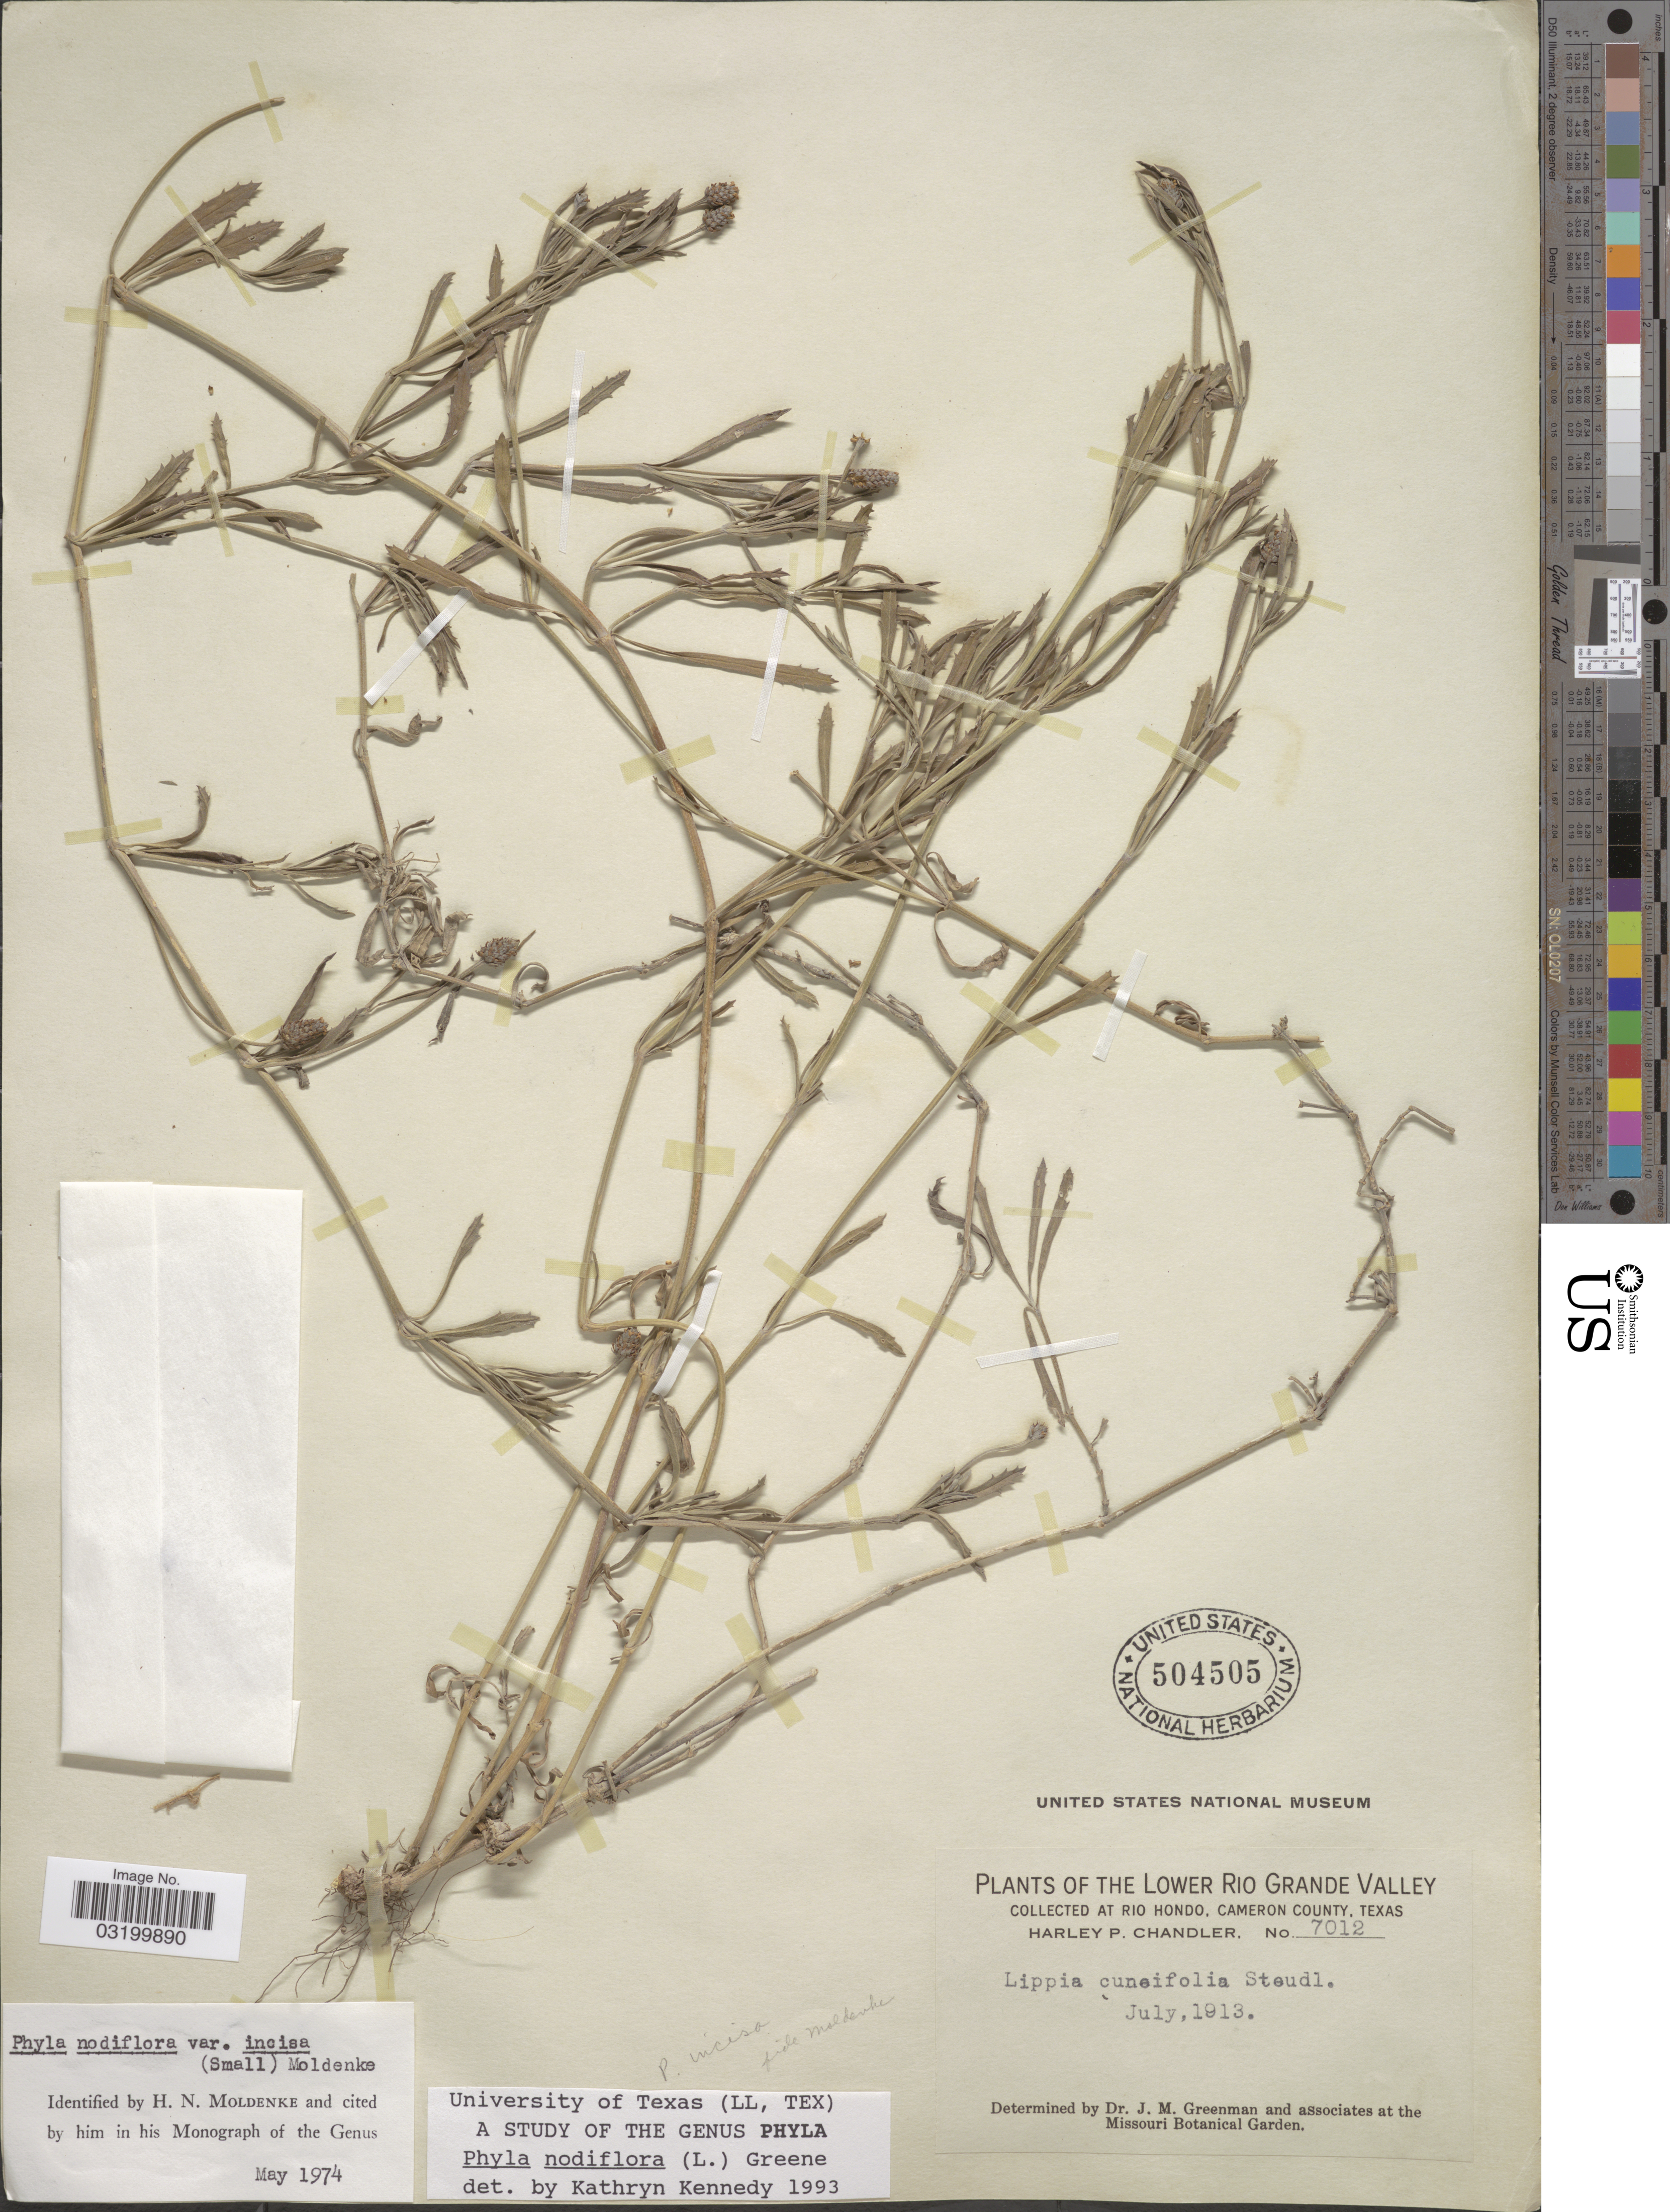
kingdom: Plantae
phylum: Tracheophyta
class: Magnoliopsida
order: Lamiales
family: Verbenaceae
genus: Phyla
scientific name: Phyla nodiflora var. nodiflora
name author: (L.) Greene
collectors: H. Chandler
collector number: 7012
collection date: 1913-07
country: United States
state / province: Texas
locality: The Lower Rio Grande Valley. At Rio Hondo, Cameron County.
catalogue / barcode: US 504505